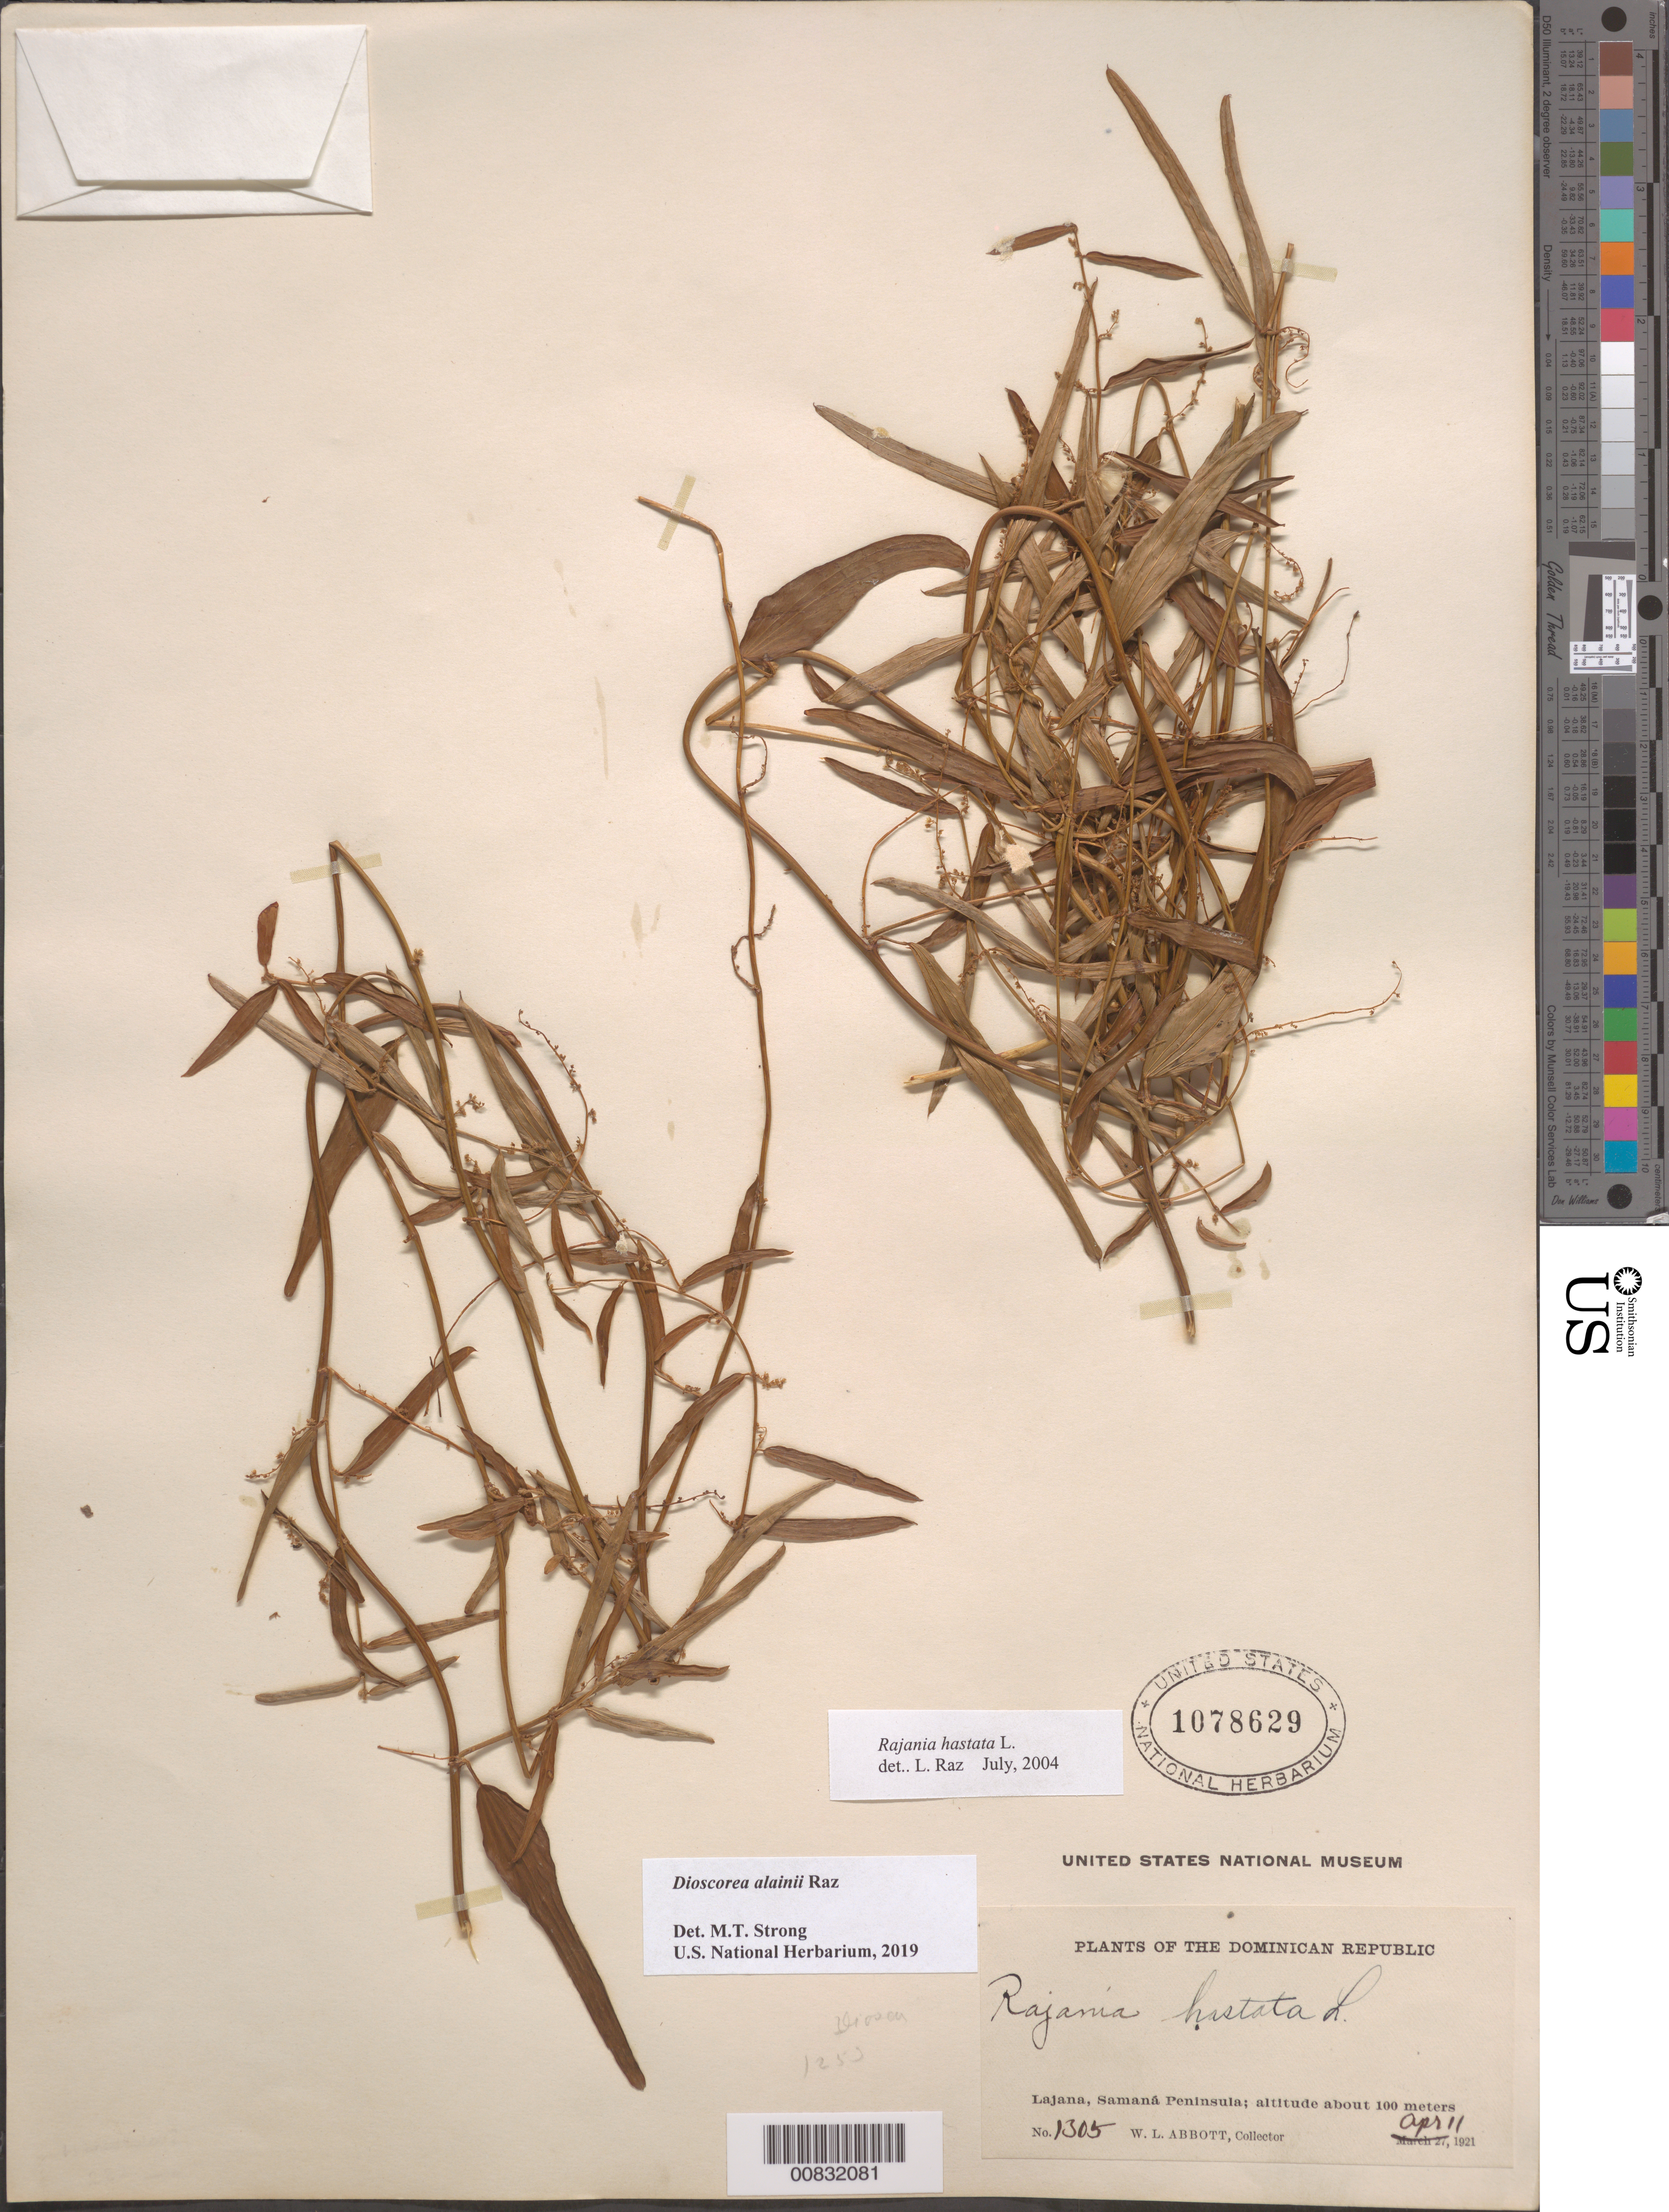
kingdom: Plantae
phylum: Tracheophyta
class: Liliopsida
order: Dioscoreales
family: Dioscoreaceae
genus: Dioscorea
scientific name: Dioscorea alainii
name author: Raz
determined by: Strong, M. T., (US), Smithsonian Institution - National Museum of Natural History (UNITED STATES)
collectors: W. L. Abbott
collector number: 1305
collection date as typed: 11 Apr 1921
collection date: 1921-04-11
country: Dominican Republic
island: Hispaniola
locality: Lajana, Samaná Península.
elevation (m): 100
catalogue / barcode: US 1078629